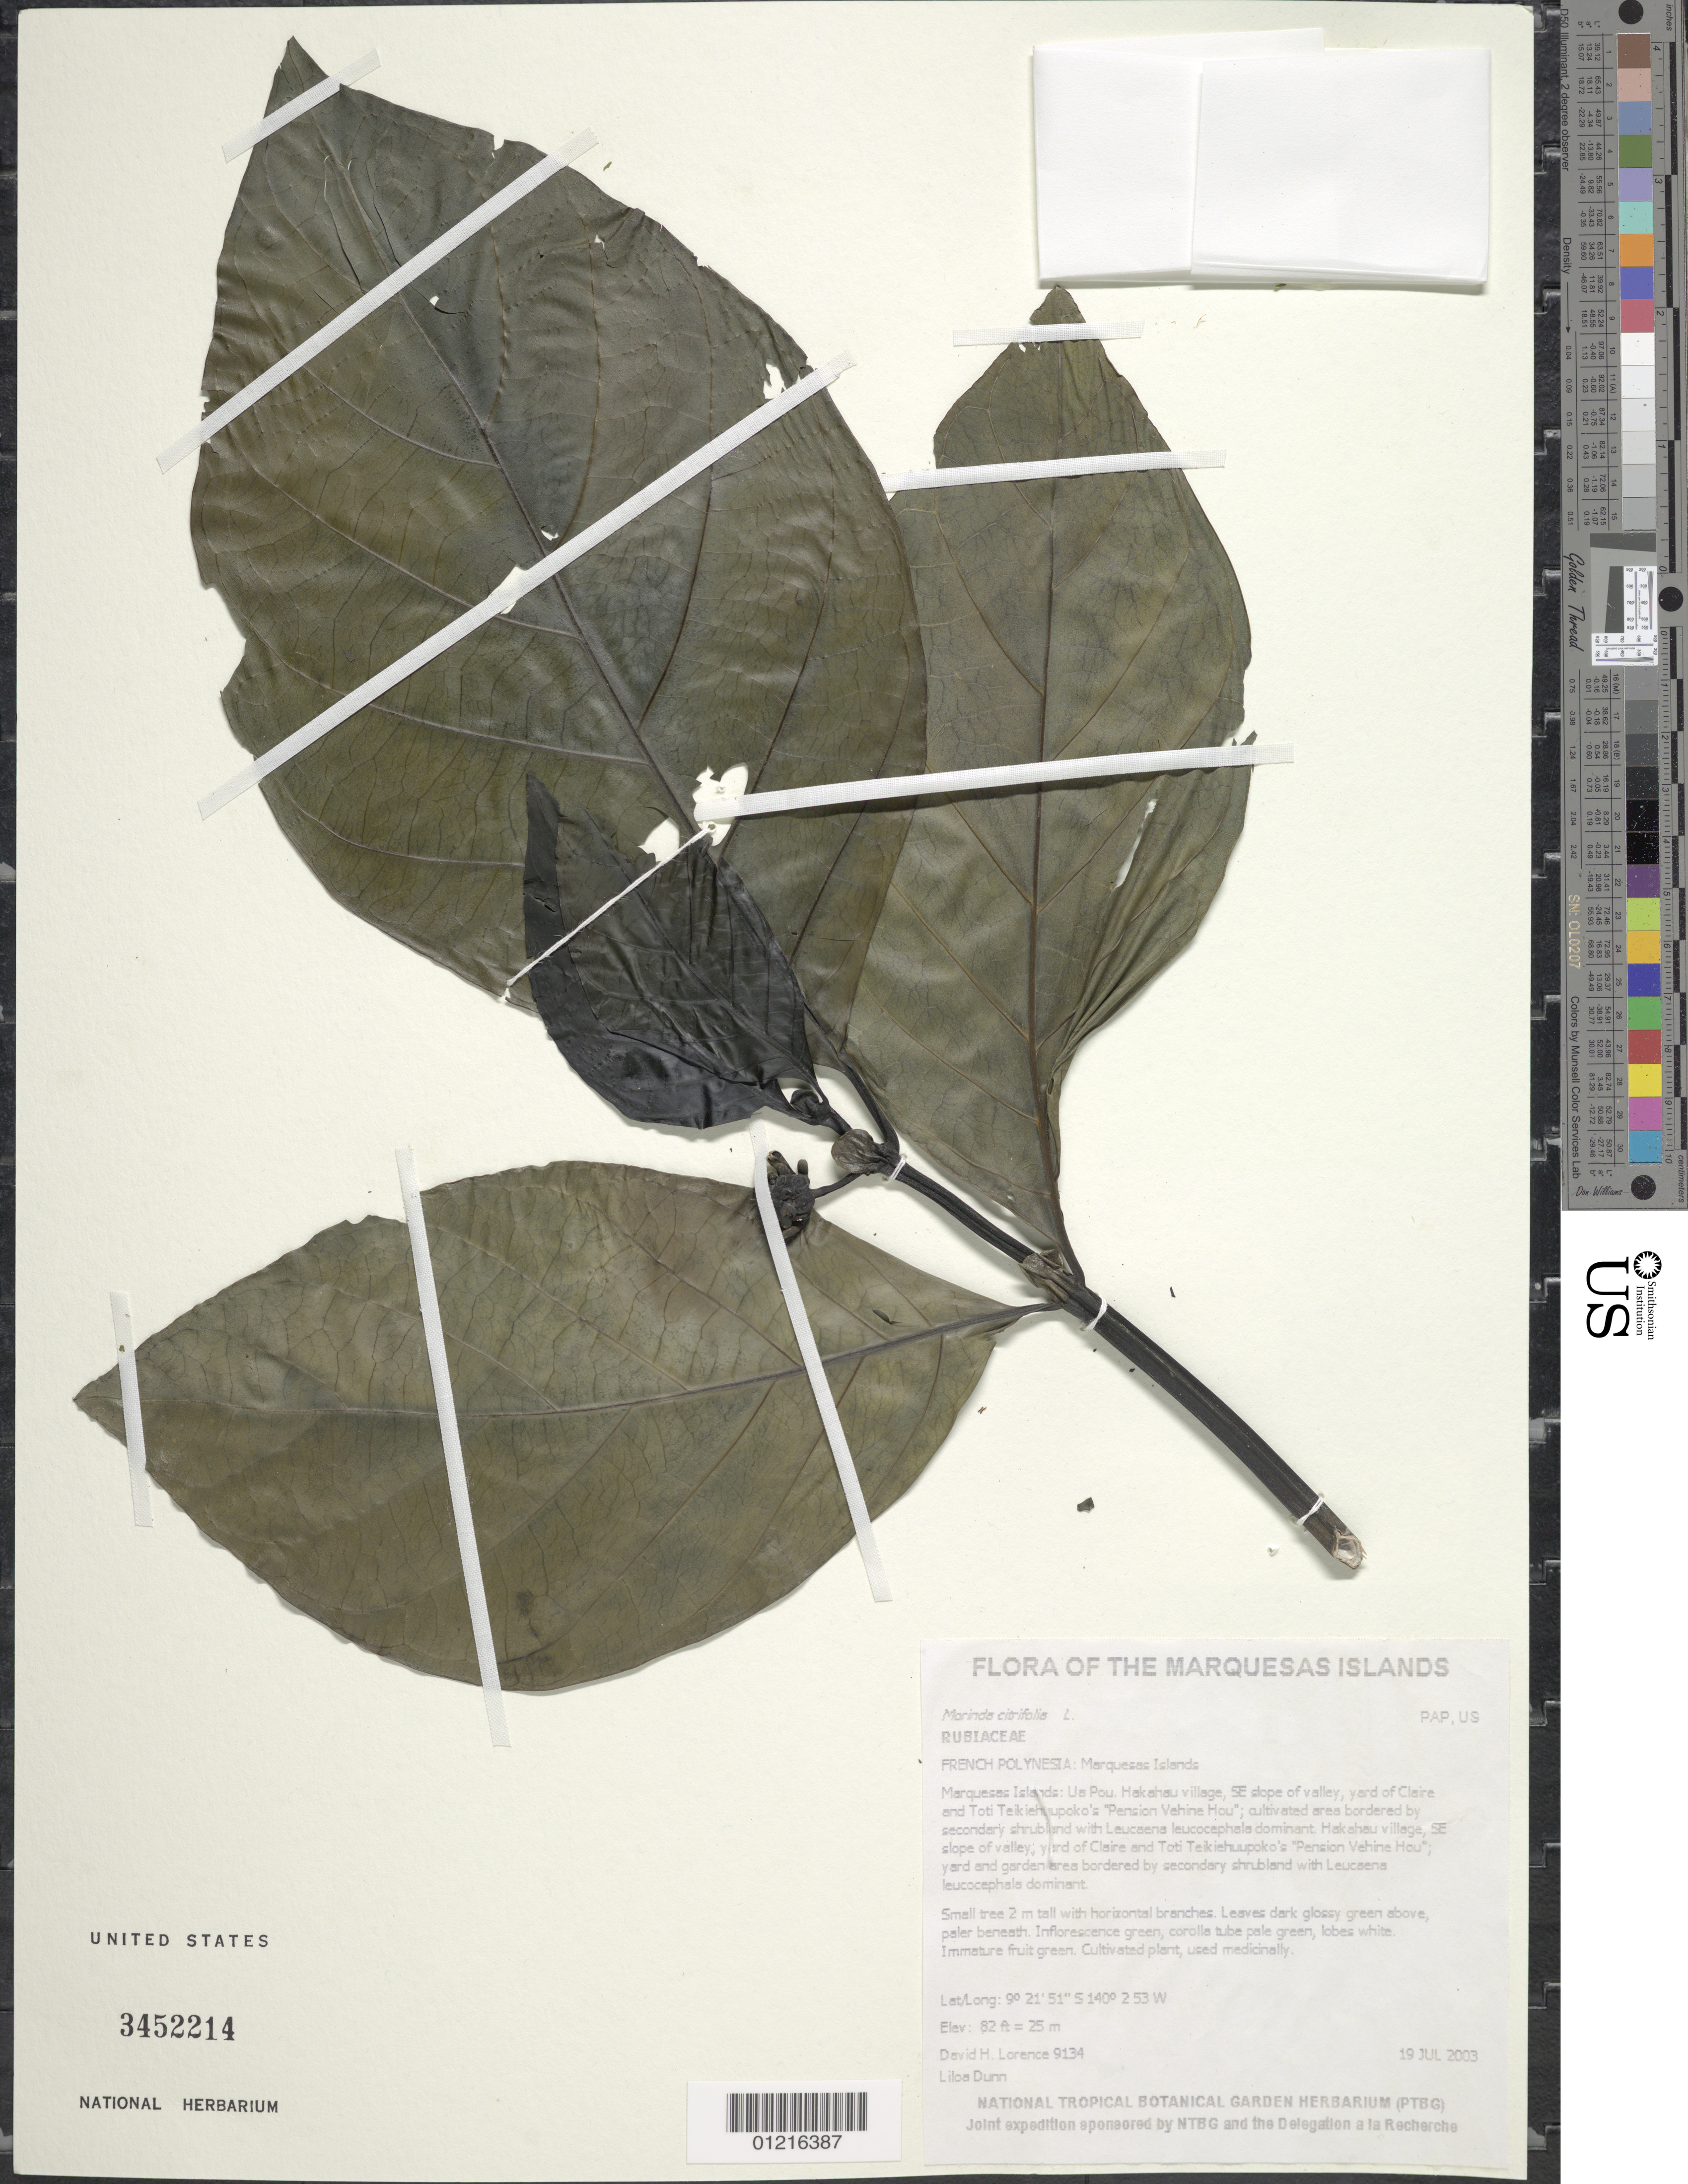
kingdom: Plantae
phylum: Tracheophyta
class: Magnoliopsida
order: Gentianales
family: Rubiaceae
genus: Morinda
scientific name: Morinda citrifolia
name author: L.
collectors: D. Lorence & L. Dunn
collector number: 9134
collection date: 2003-07-19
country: French Polynesia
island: Ua Pou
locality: Hakahau village, SE slope of valley, yard of Claire and Toti Teikiehuupoko's "Pension Vehine Hou"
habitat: Cultivated area bordered by secondary shrubland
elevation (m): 25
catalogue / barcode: US 3452214